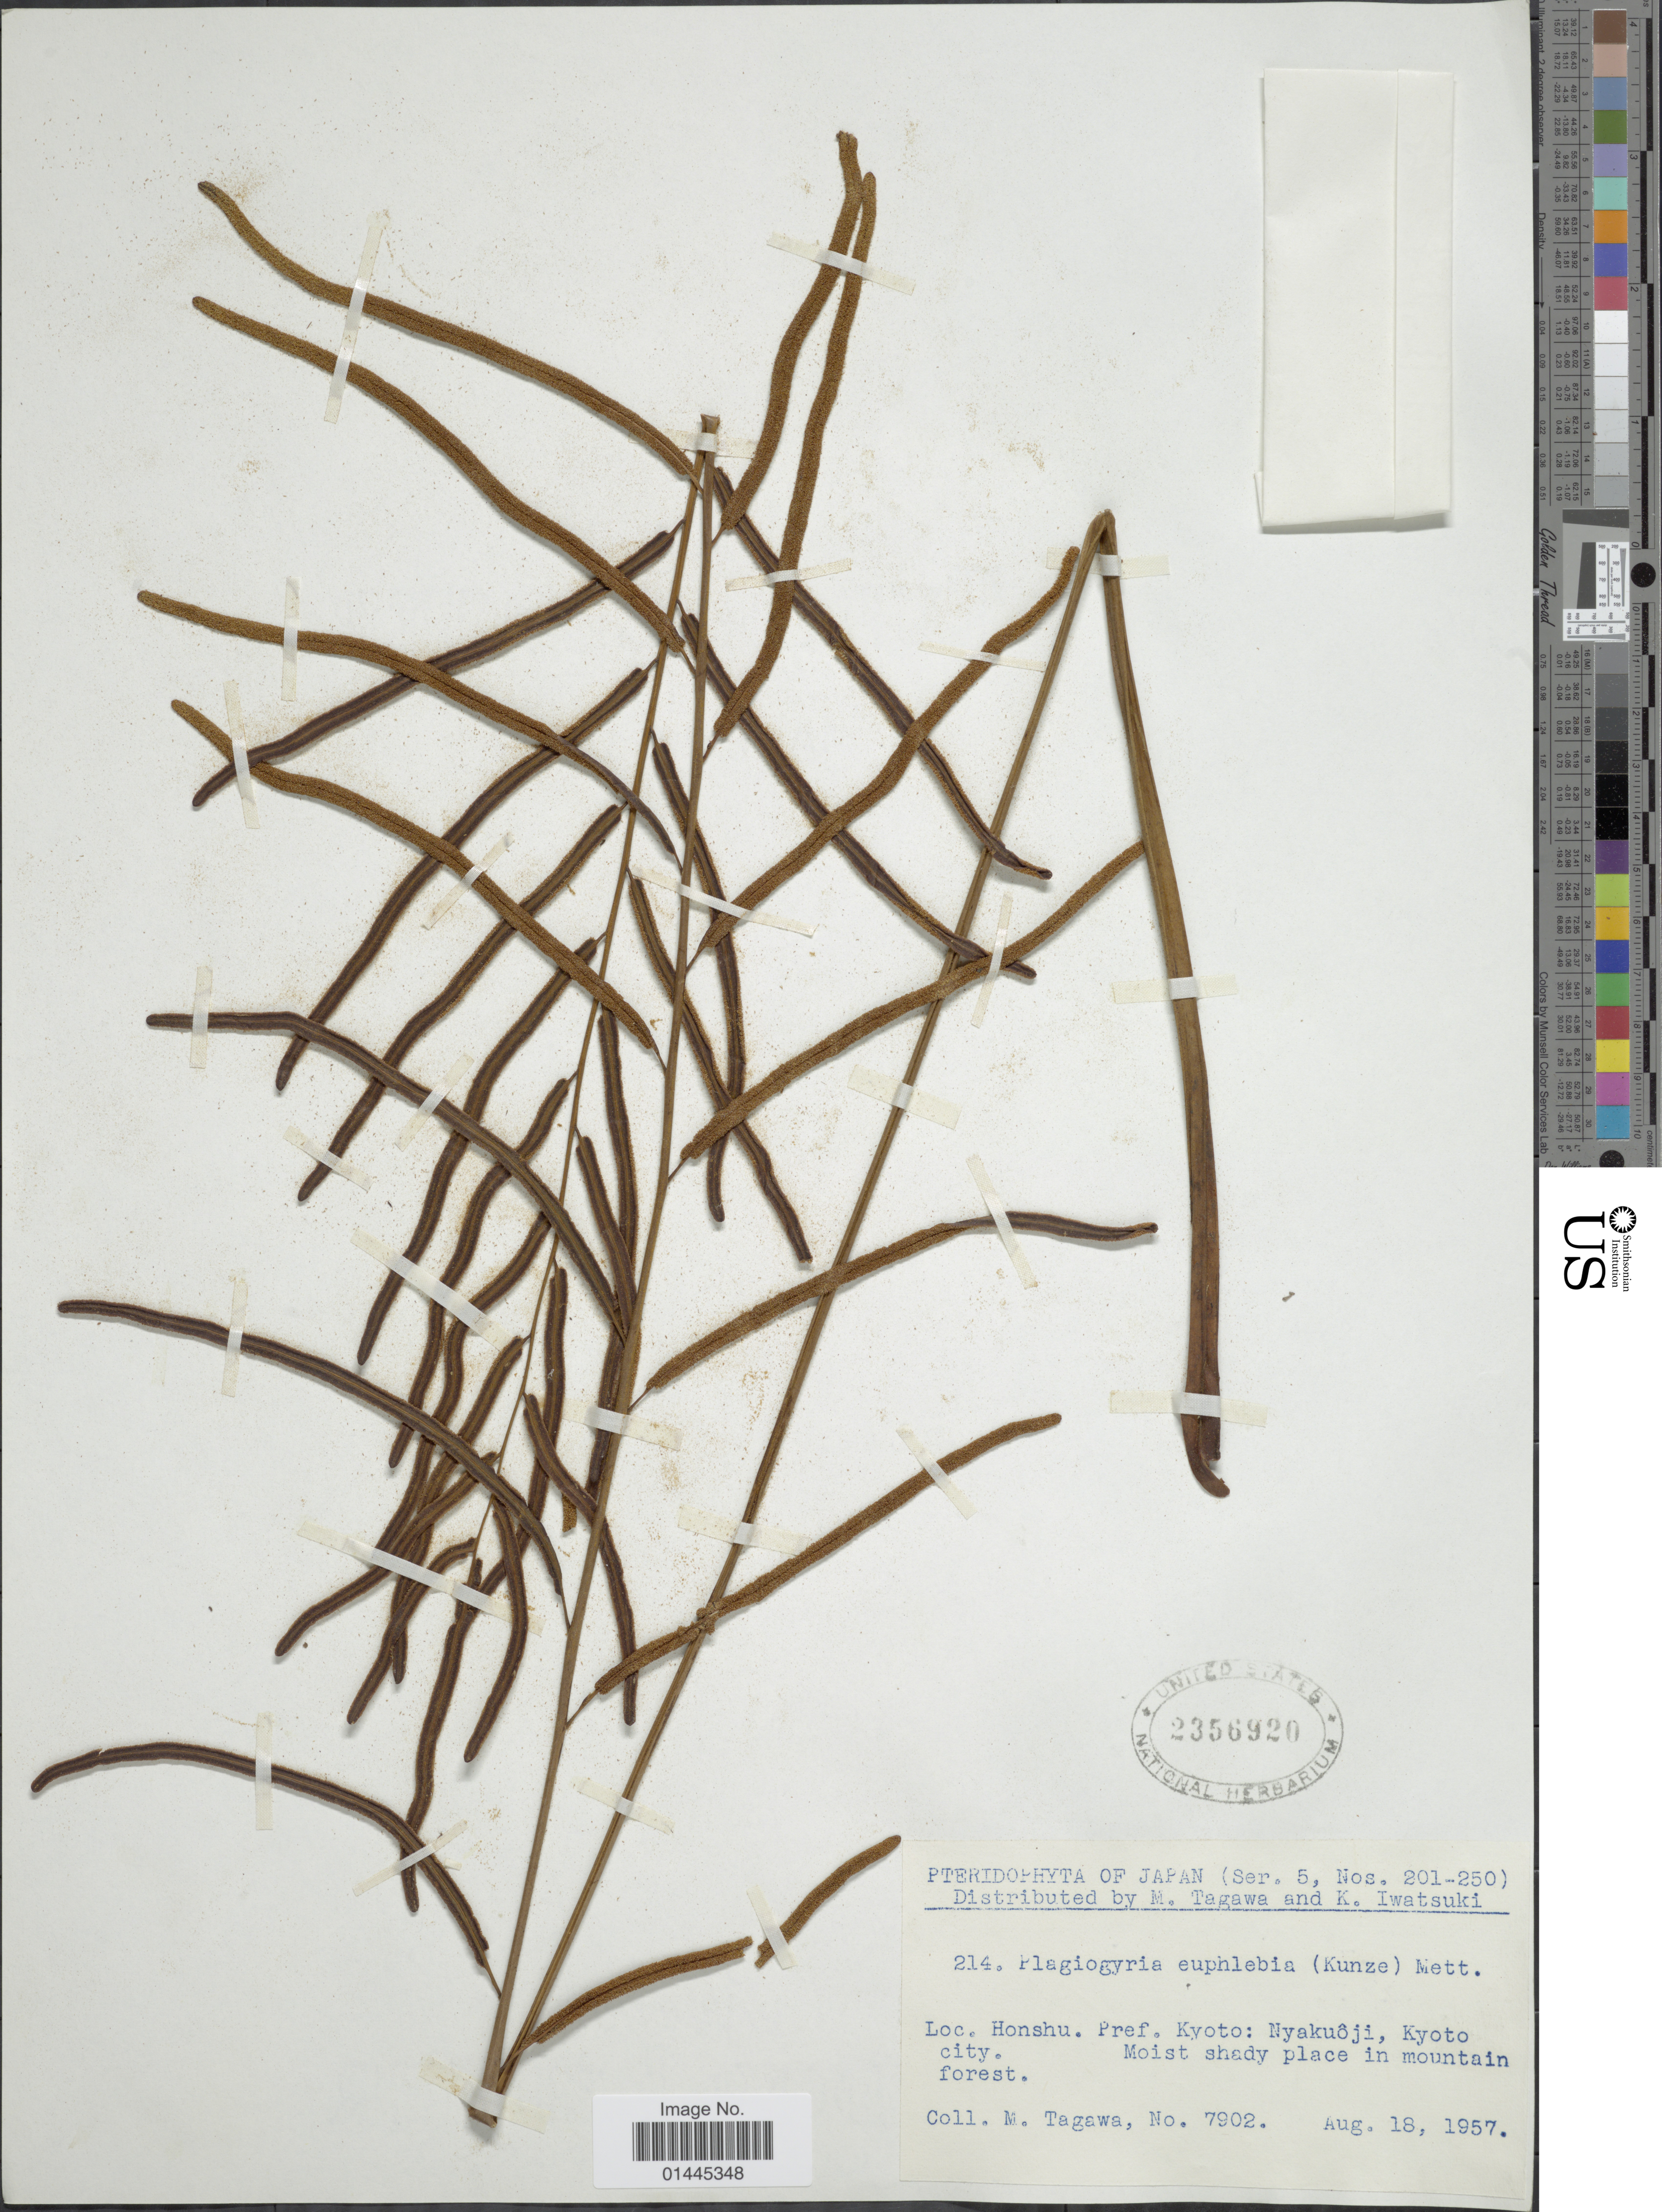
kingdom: Plantae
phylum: Tracheophyta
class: Polypodiopsida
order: Cyatheales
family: Plagiogyriaceae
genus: Plagiogyria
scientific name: Plagiogyria euphlebia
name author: (Kunze) Mett.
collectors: M. Tagawa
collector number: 7902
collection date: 1957-08-18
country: Japan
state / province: Kyoto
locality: Honshu, Nyakuoji, Kyoto city, moist shady place in mountain forest.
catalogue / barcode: US 2356920